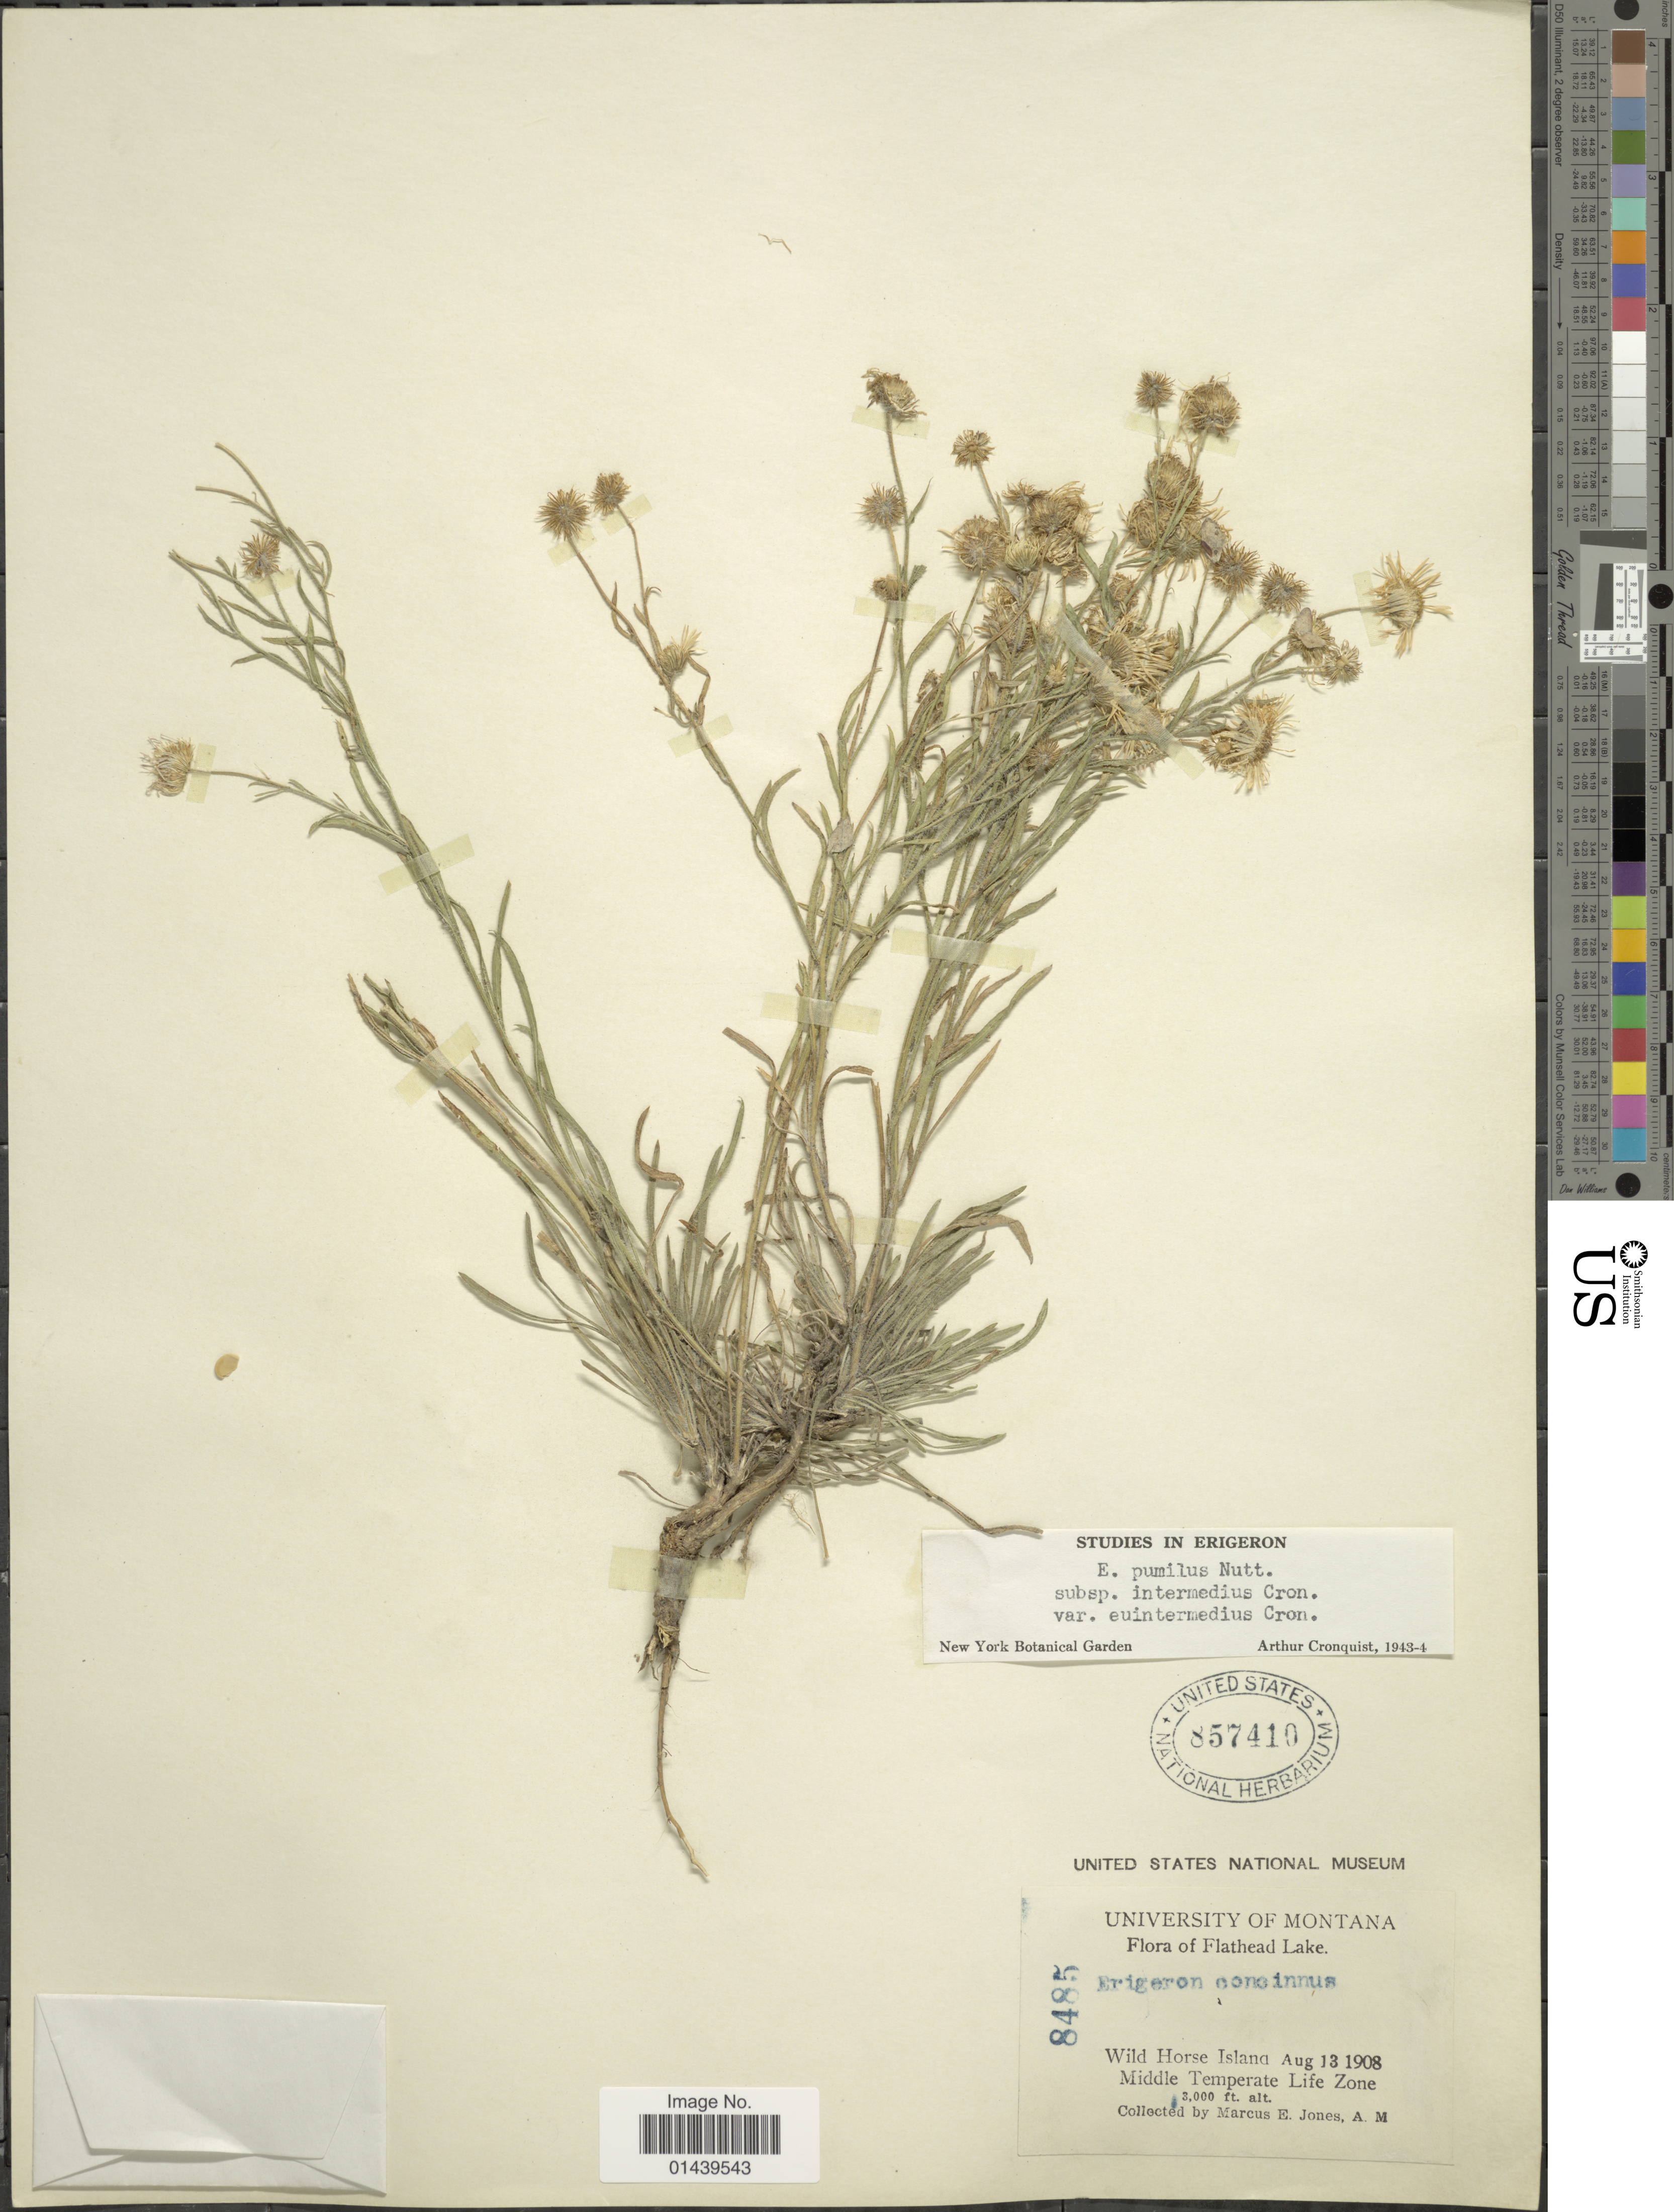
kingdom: Plantae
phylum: Tracheophyta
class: Magnoliopsida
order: Asterales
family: Asteraceae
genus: Erigeron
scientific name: Erigeron pumilus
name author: Nutt.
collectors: M. E. Jones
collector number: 8485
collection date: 1908-08-13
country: United States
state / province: Montana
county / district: Lake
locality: Flathead Lake. Wild Horse Island. Middle Temperate Life Zone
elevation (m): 914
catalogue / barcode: US 857410